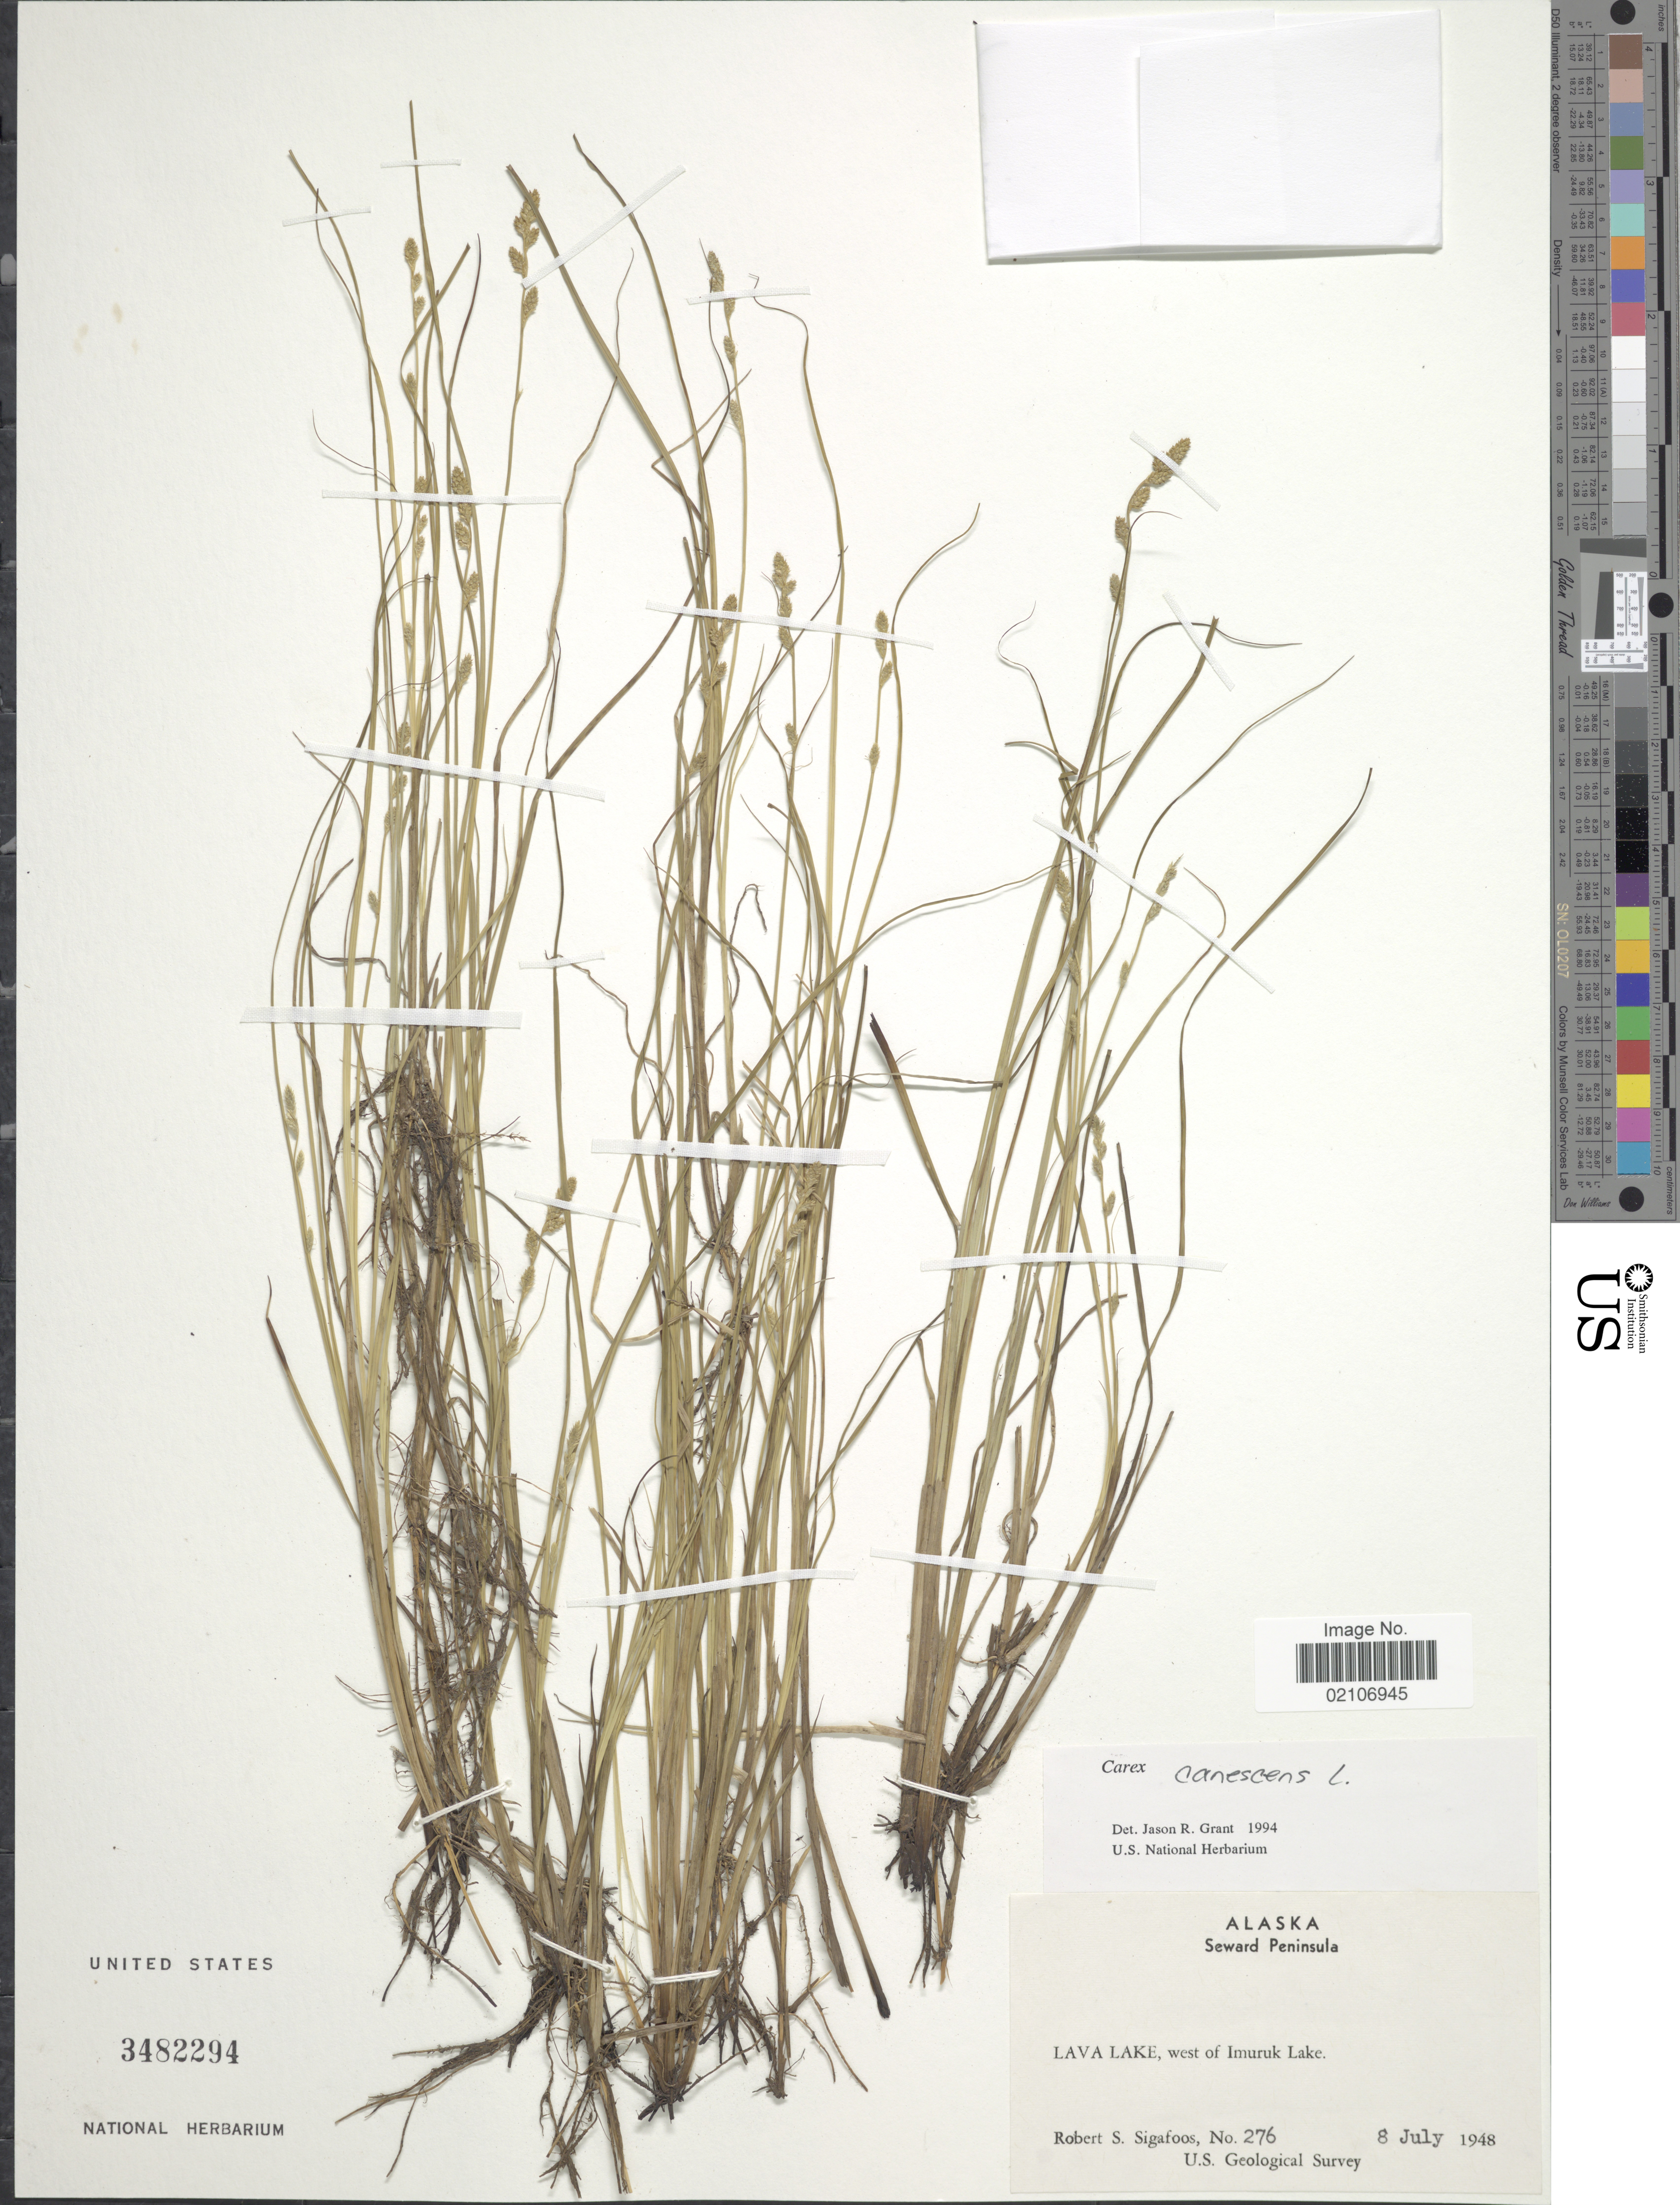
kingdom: Plantae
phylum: Tracheophyta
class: Liliopsida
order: Poales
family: Cyperaceae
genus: Carex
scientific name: Carex canescens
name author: L.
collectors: R. Sigafoos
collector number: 276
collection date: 1948-07-08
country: United States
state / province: Alaska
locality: Alaska, Seward Peninsula. Lava Lake, west of Imuruk Lake.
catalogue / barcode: US 3482294